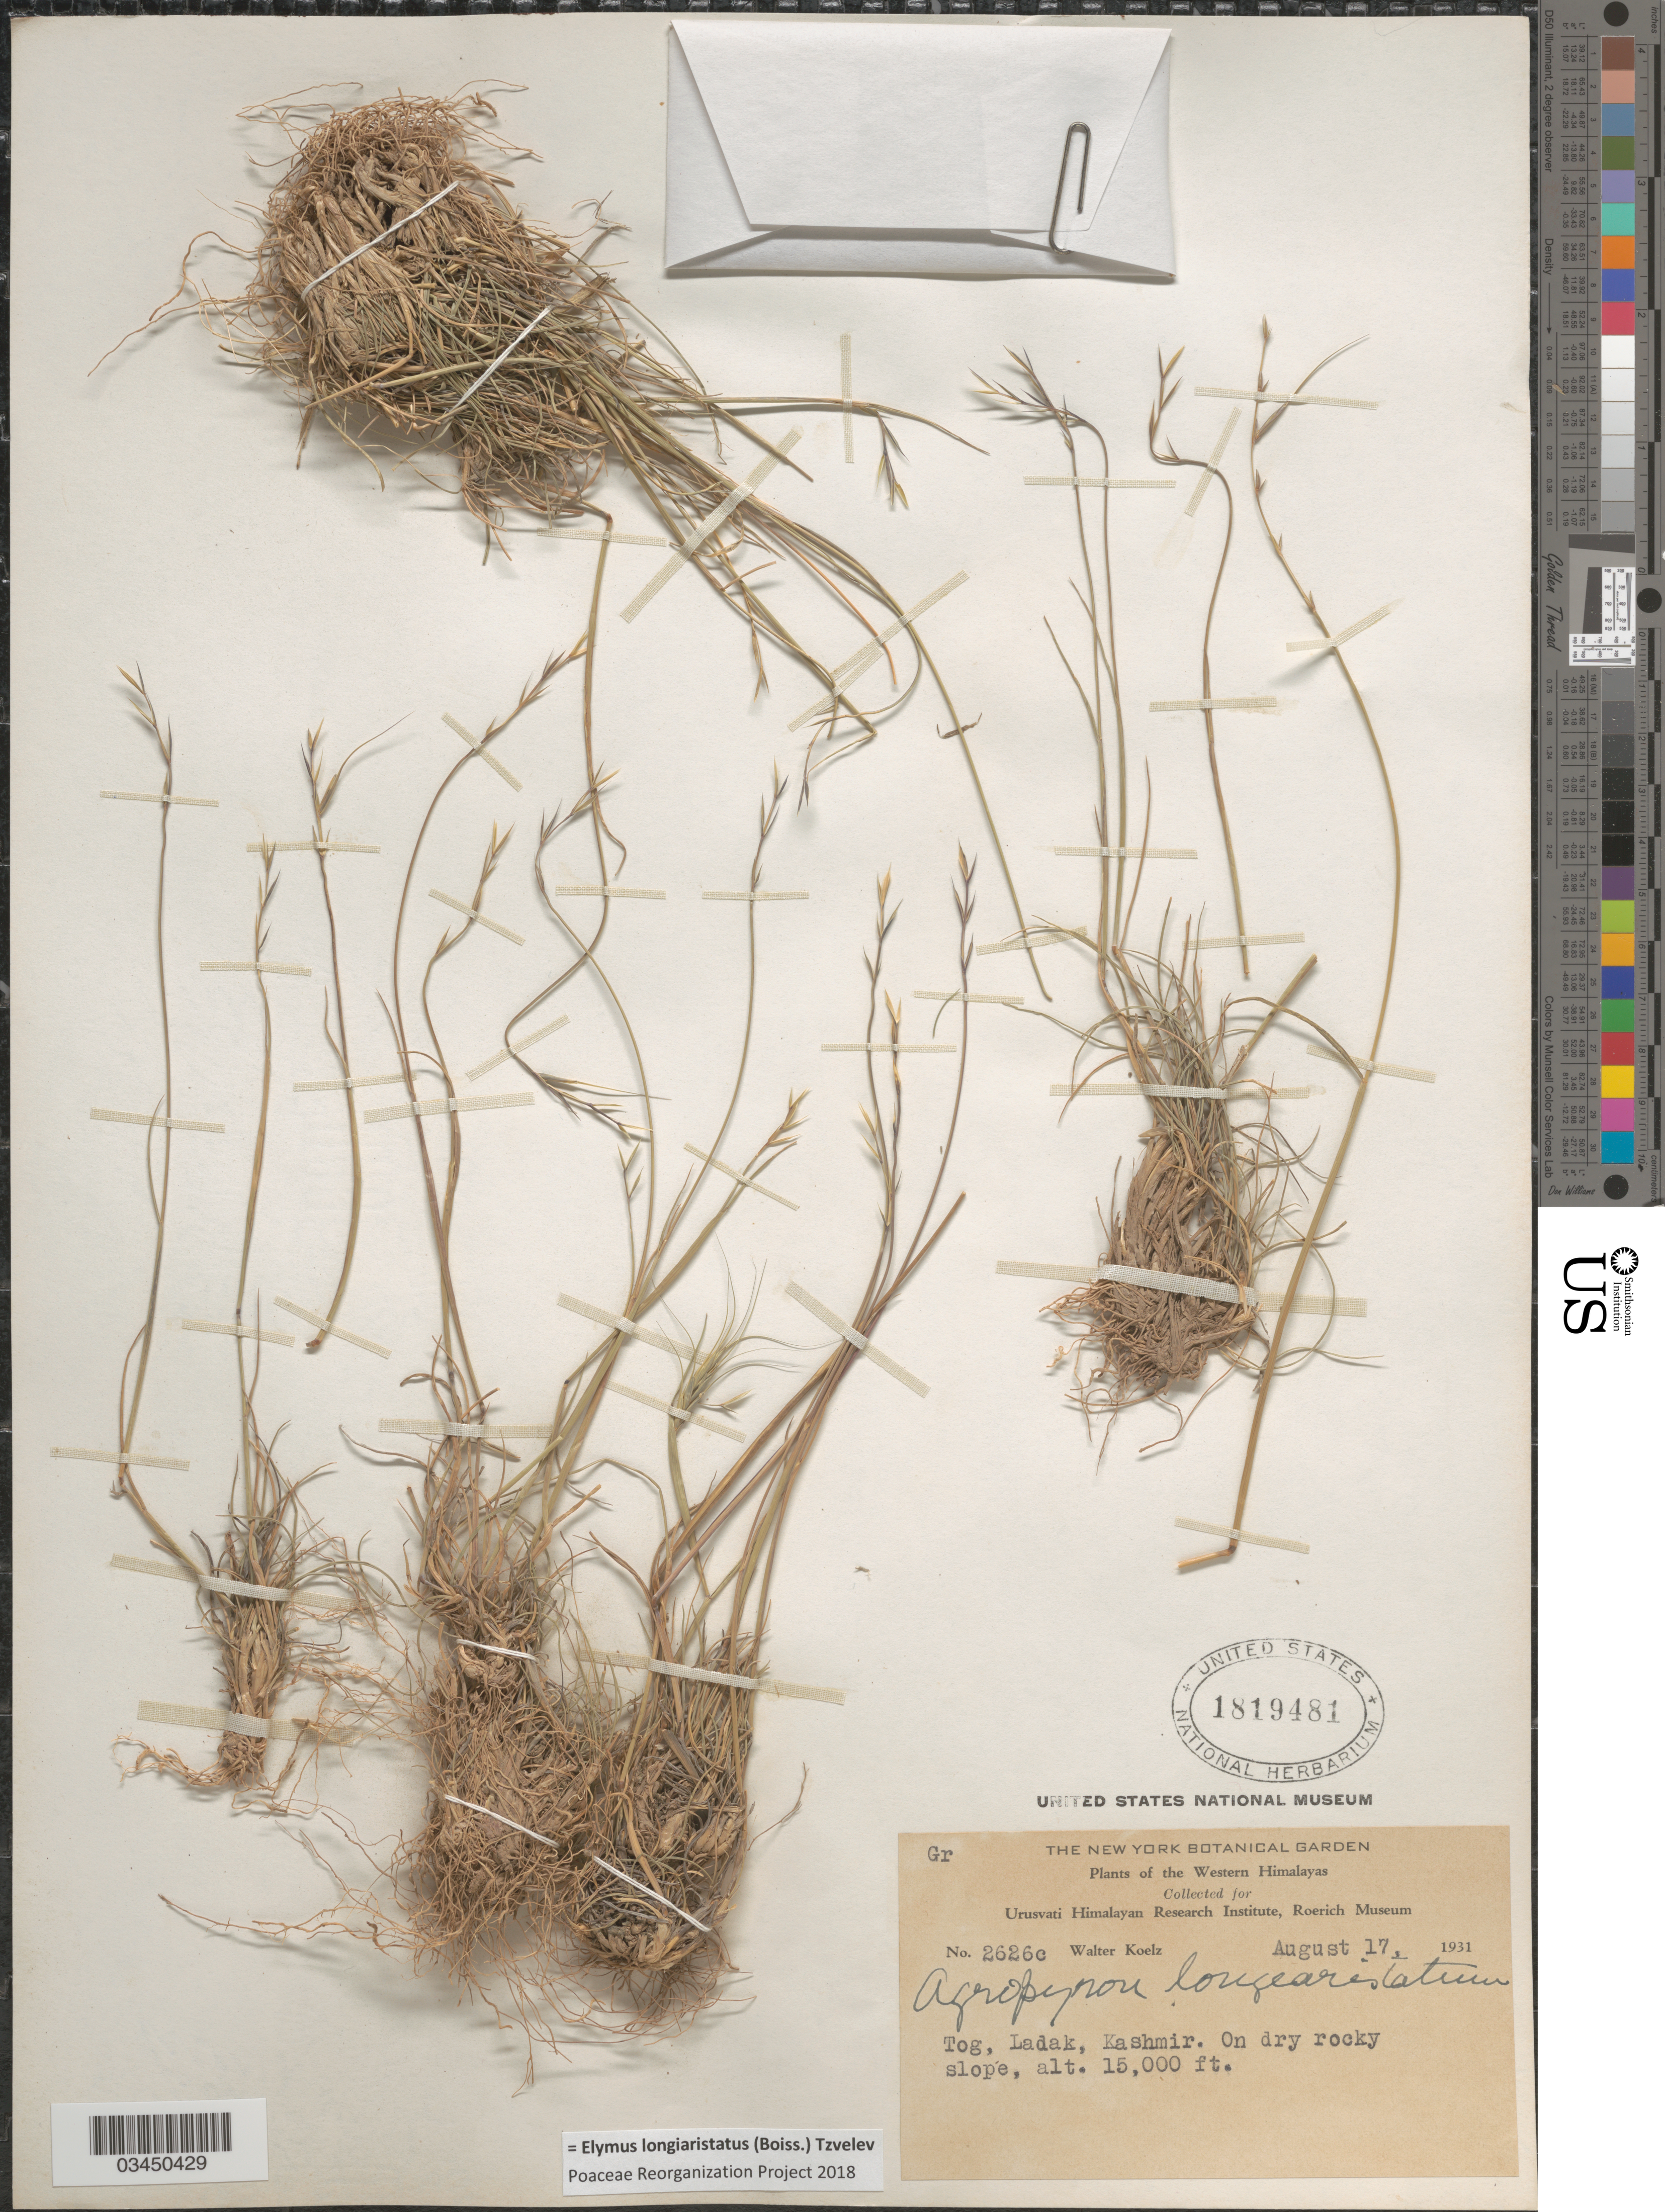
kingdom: Plantae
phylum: Tracheophyta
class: Liliopsida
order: Poales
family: Poaceae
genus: Elymus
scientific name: Elymus longiaristatus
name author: (Boiss.) Tzvelev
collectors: W. N. Koelz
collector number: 2626c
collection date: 1931-08-17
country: India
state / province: Ladakh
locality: Western Himalayas. Tog, Ladak, Kashmir. On dry rocky slope.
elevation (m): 4572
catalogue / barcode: US 1819481